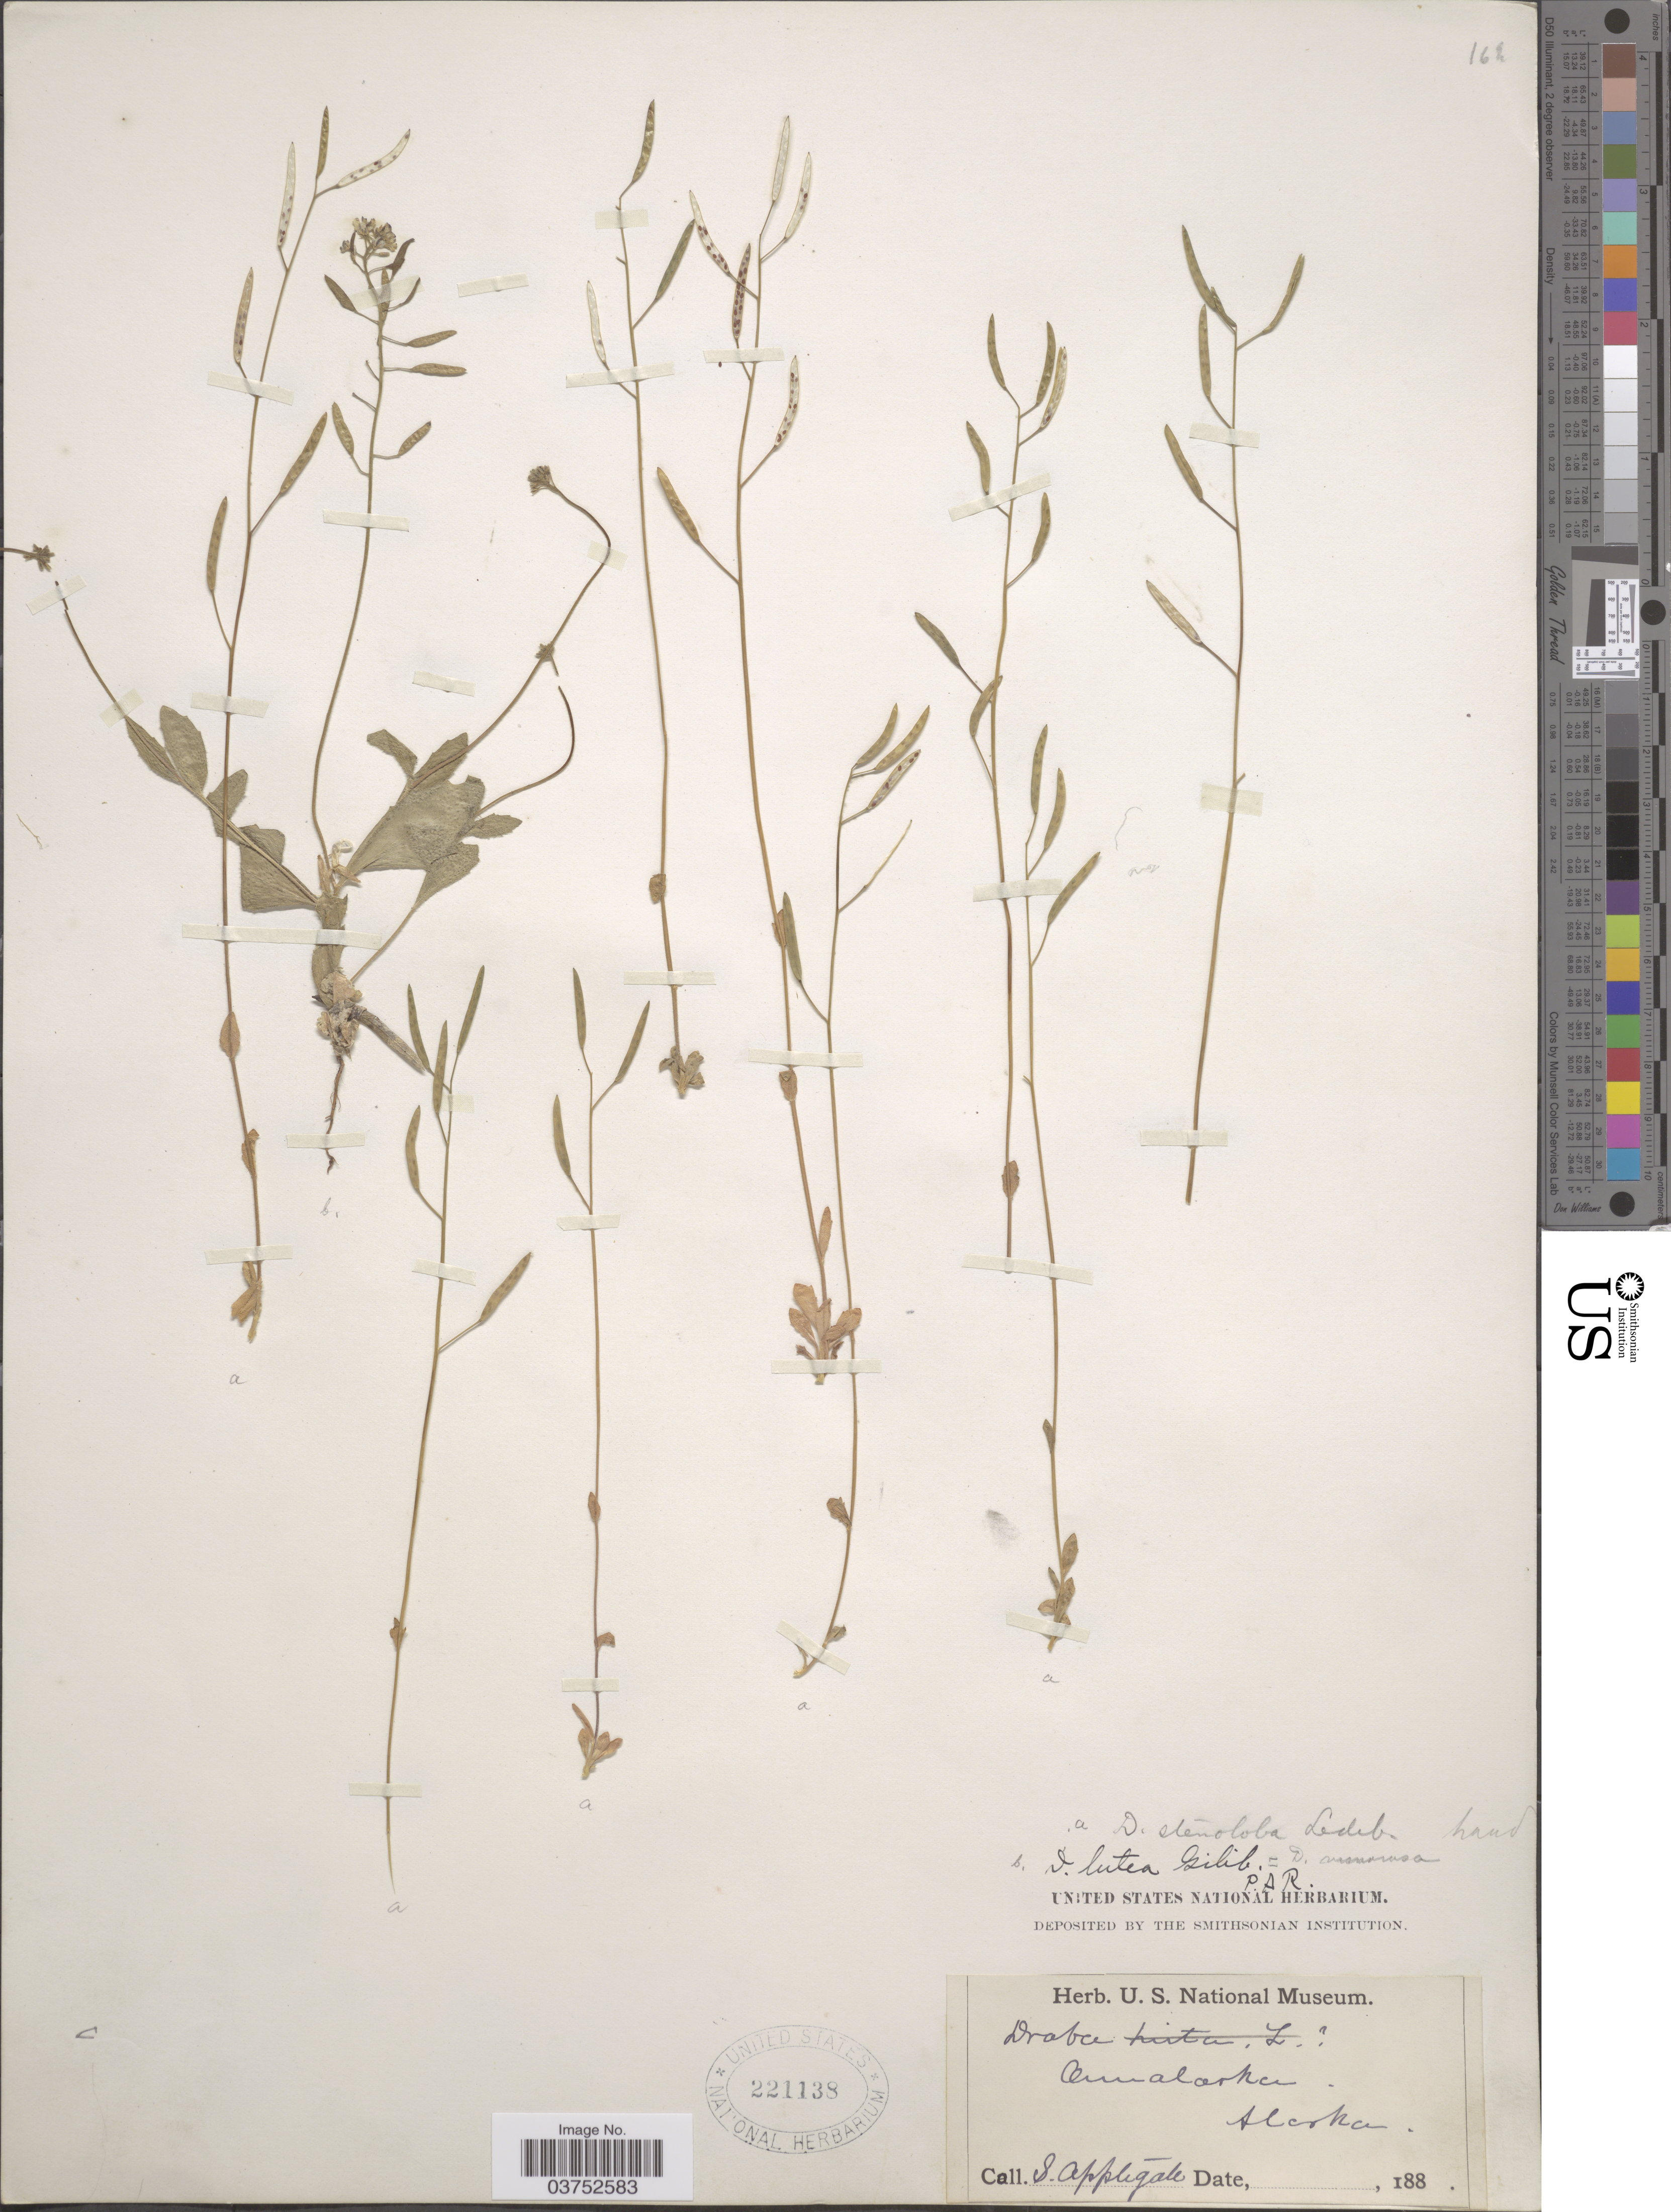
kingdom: Plantae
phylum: Tracheophyta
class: Magnoliopsida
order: Brassicales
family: Brassicaceae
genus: Draba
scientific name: Draba stenoloba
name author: Ledeb.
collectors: S. S. Applegate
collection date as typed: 188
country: United States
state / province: Alaska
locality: Ounalaska.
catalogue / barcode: US 221138